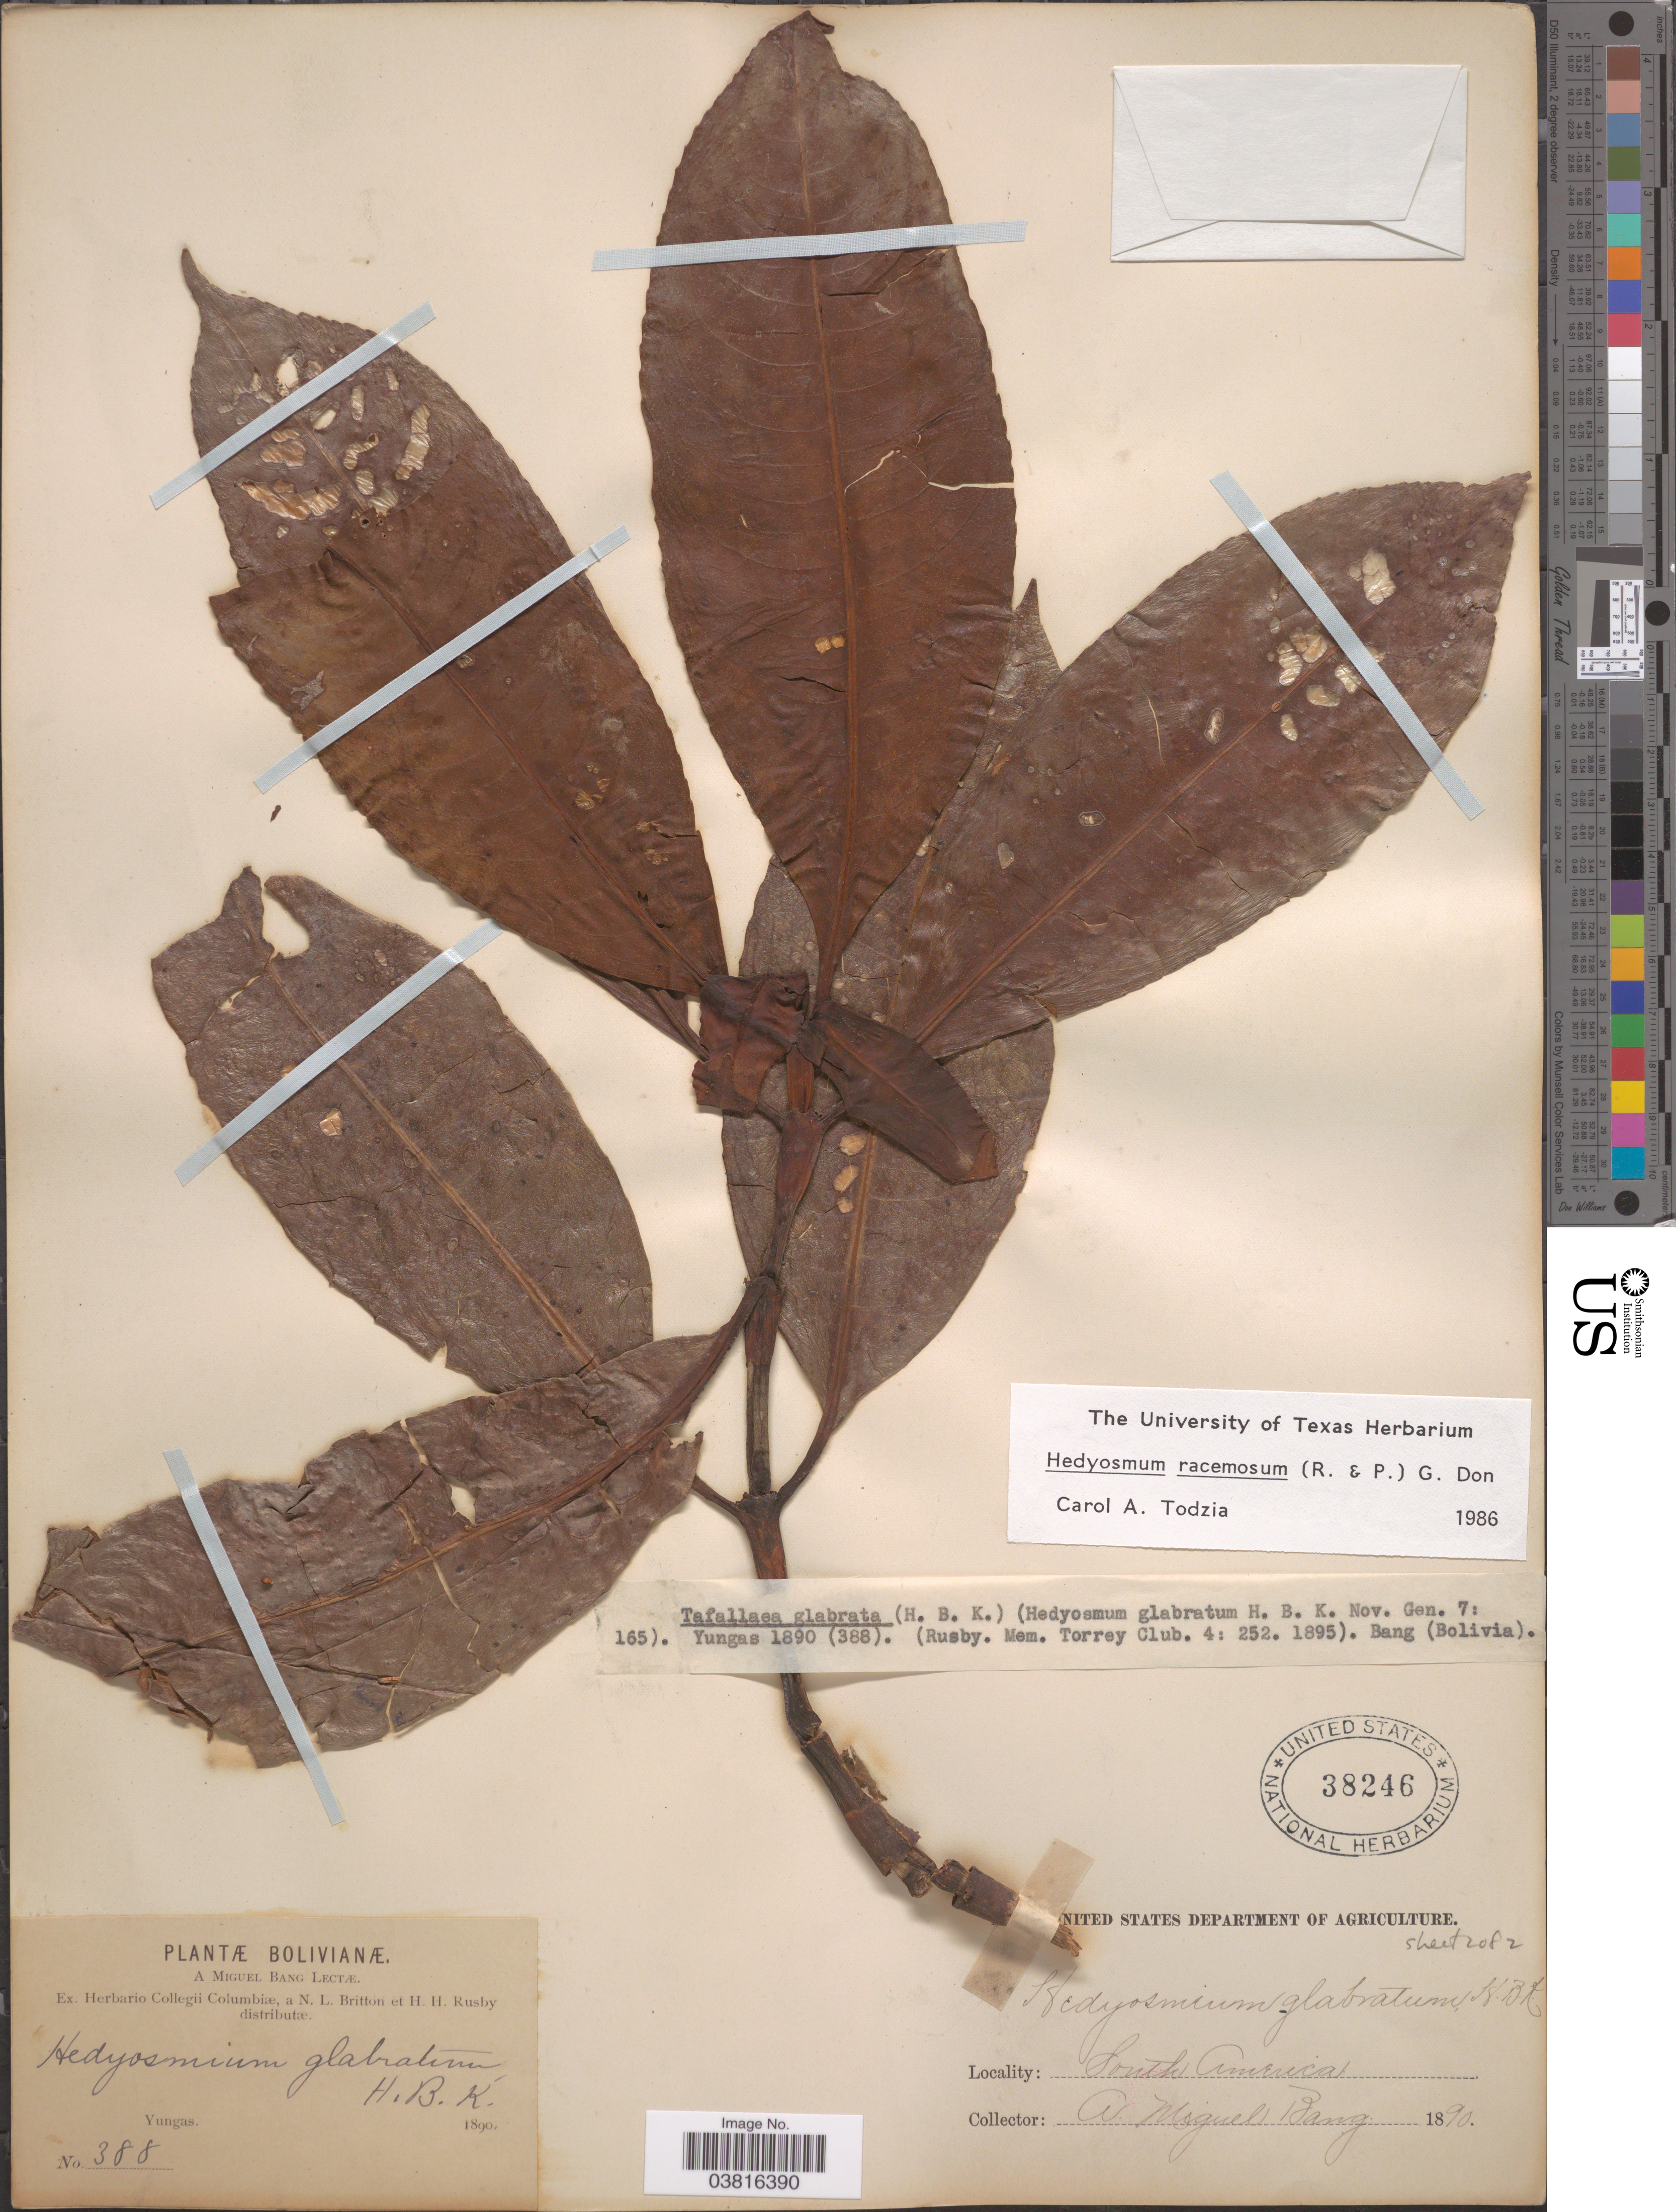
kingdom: Plantae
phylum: Tracheophyta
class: Magnoliopsida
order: Chloranthales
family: Chloranthaceae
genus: Hedyosmum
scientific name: Hedyosmum racemosum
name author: (Ruiz & Pav.) G. Don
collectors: M. Bang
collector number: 388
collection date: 1890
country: Bolivia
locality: Yungas.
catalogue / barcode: US 38246